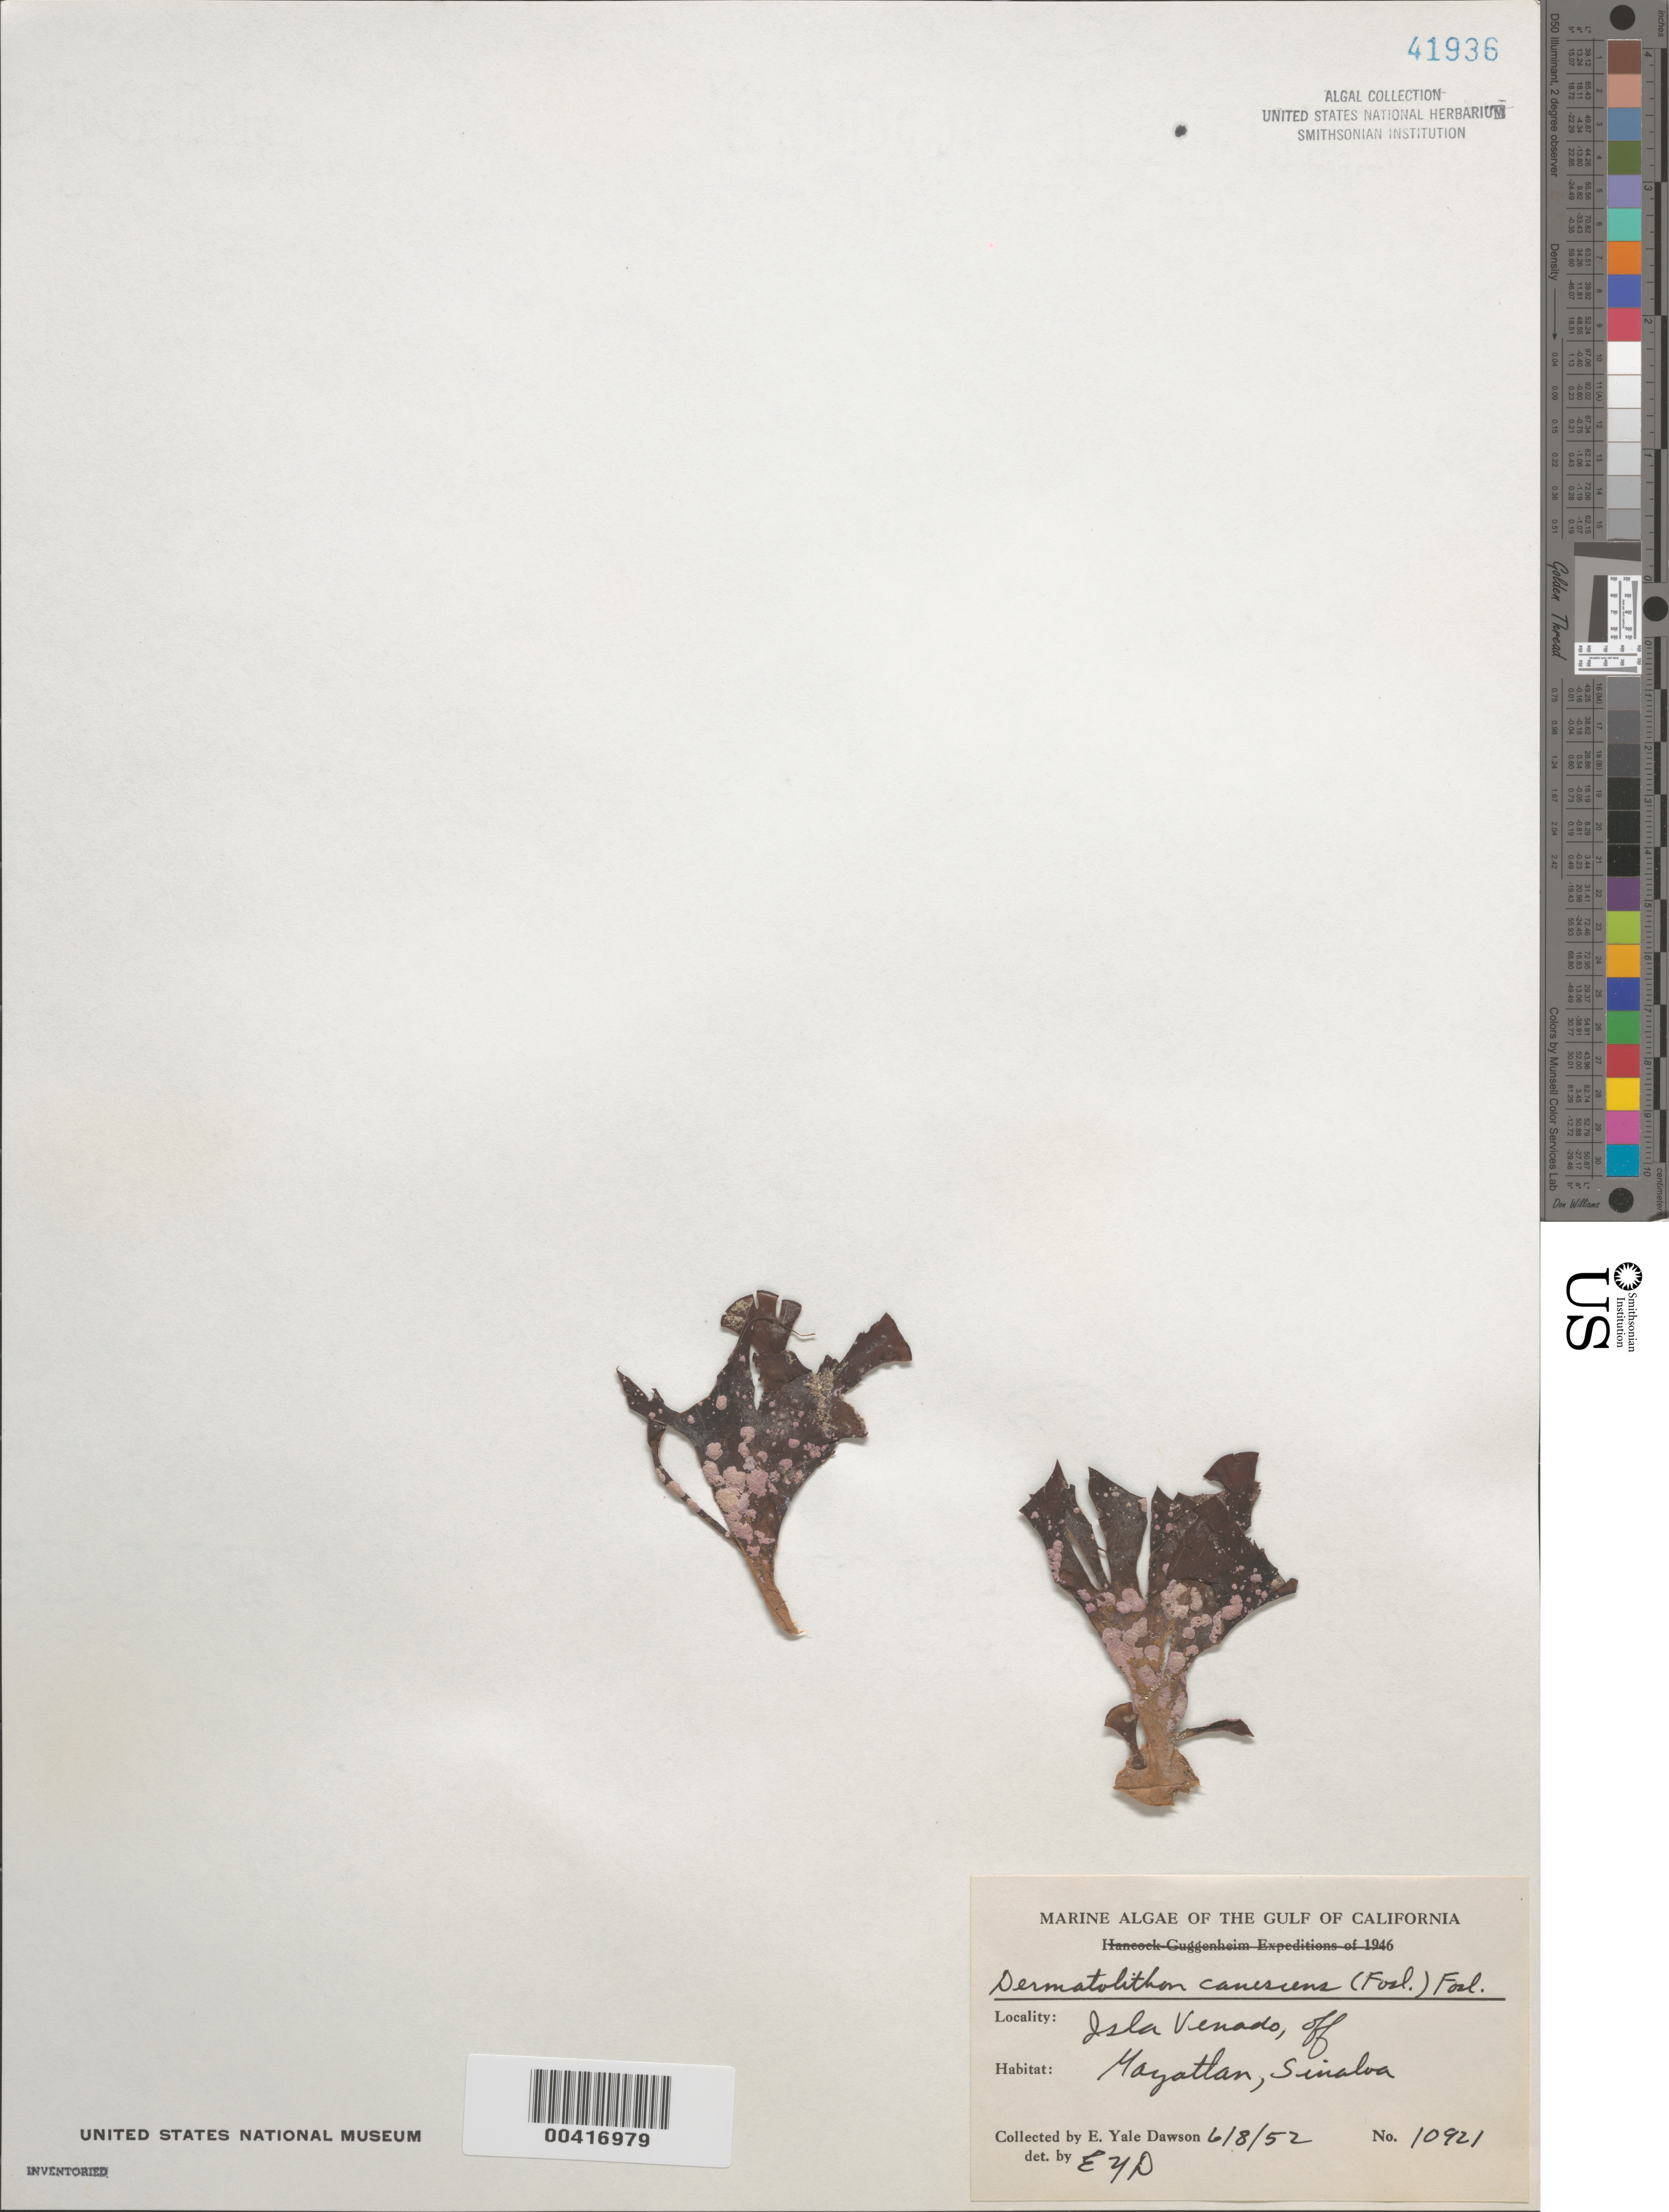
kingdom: Plantae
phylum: Rhodophyta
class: Florideophyceae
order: Corallinales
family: Lithophyllaceae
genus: Titanoderma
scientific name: Titanoderma canescens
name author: (Foslie) Woelkerling et al.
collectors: E. Y. Dawson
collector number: EYD 10921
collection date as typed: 08 Jun 1952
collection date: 1952-06-08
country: Mexico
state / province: Sinaloa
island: Isla Venado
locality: Off Mazatlan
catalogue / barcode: US 41936